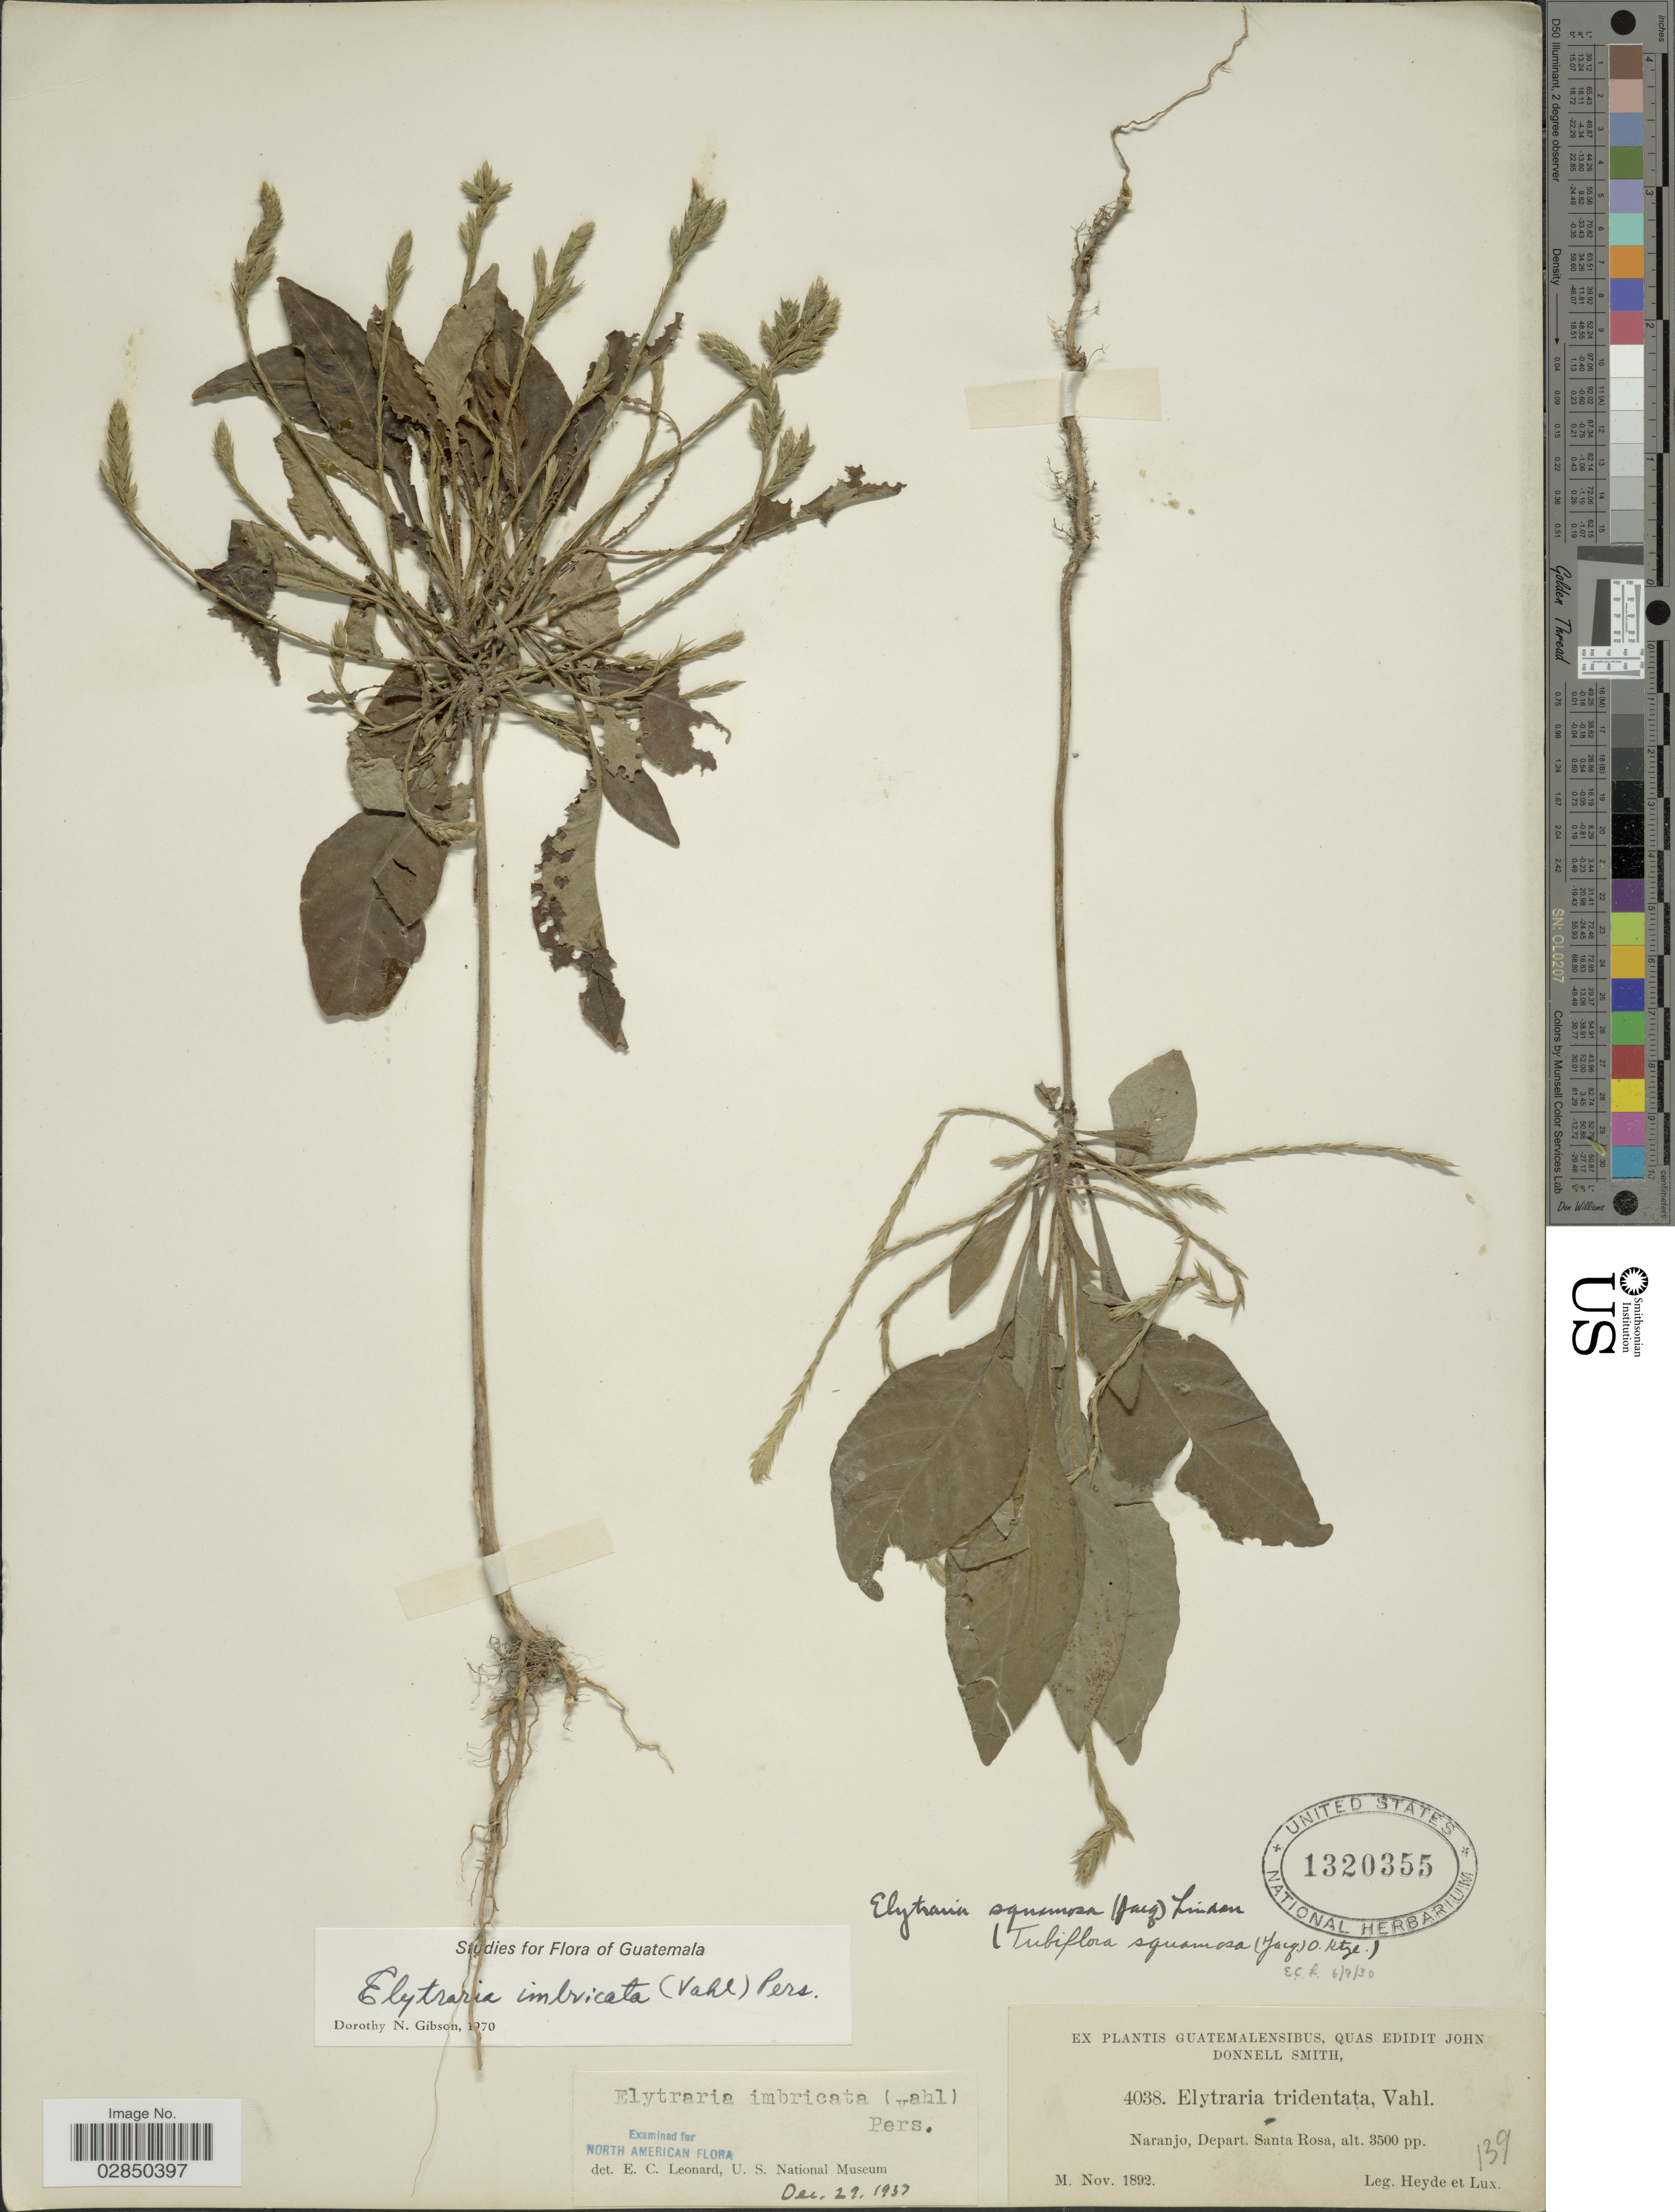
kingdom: Plantae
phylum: Tracheophyta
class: Magnoliopsida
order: Lamiales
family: Acanthaceae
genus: Elytraria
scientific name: Elytraria imbricata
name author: (Vahl) Pers.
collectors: Heyde & Lux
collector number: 4038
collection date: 1892-11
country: Guatemala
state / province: Santa Rosa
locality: Naranjo, Depart. Santa Rosa.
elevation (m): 1067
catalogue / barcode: US 1320355